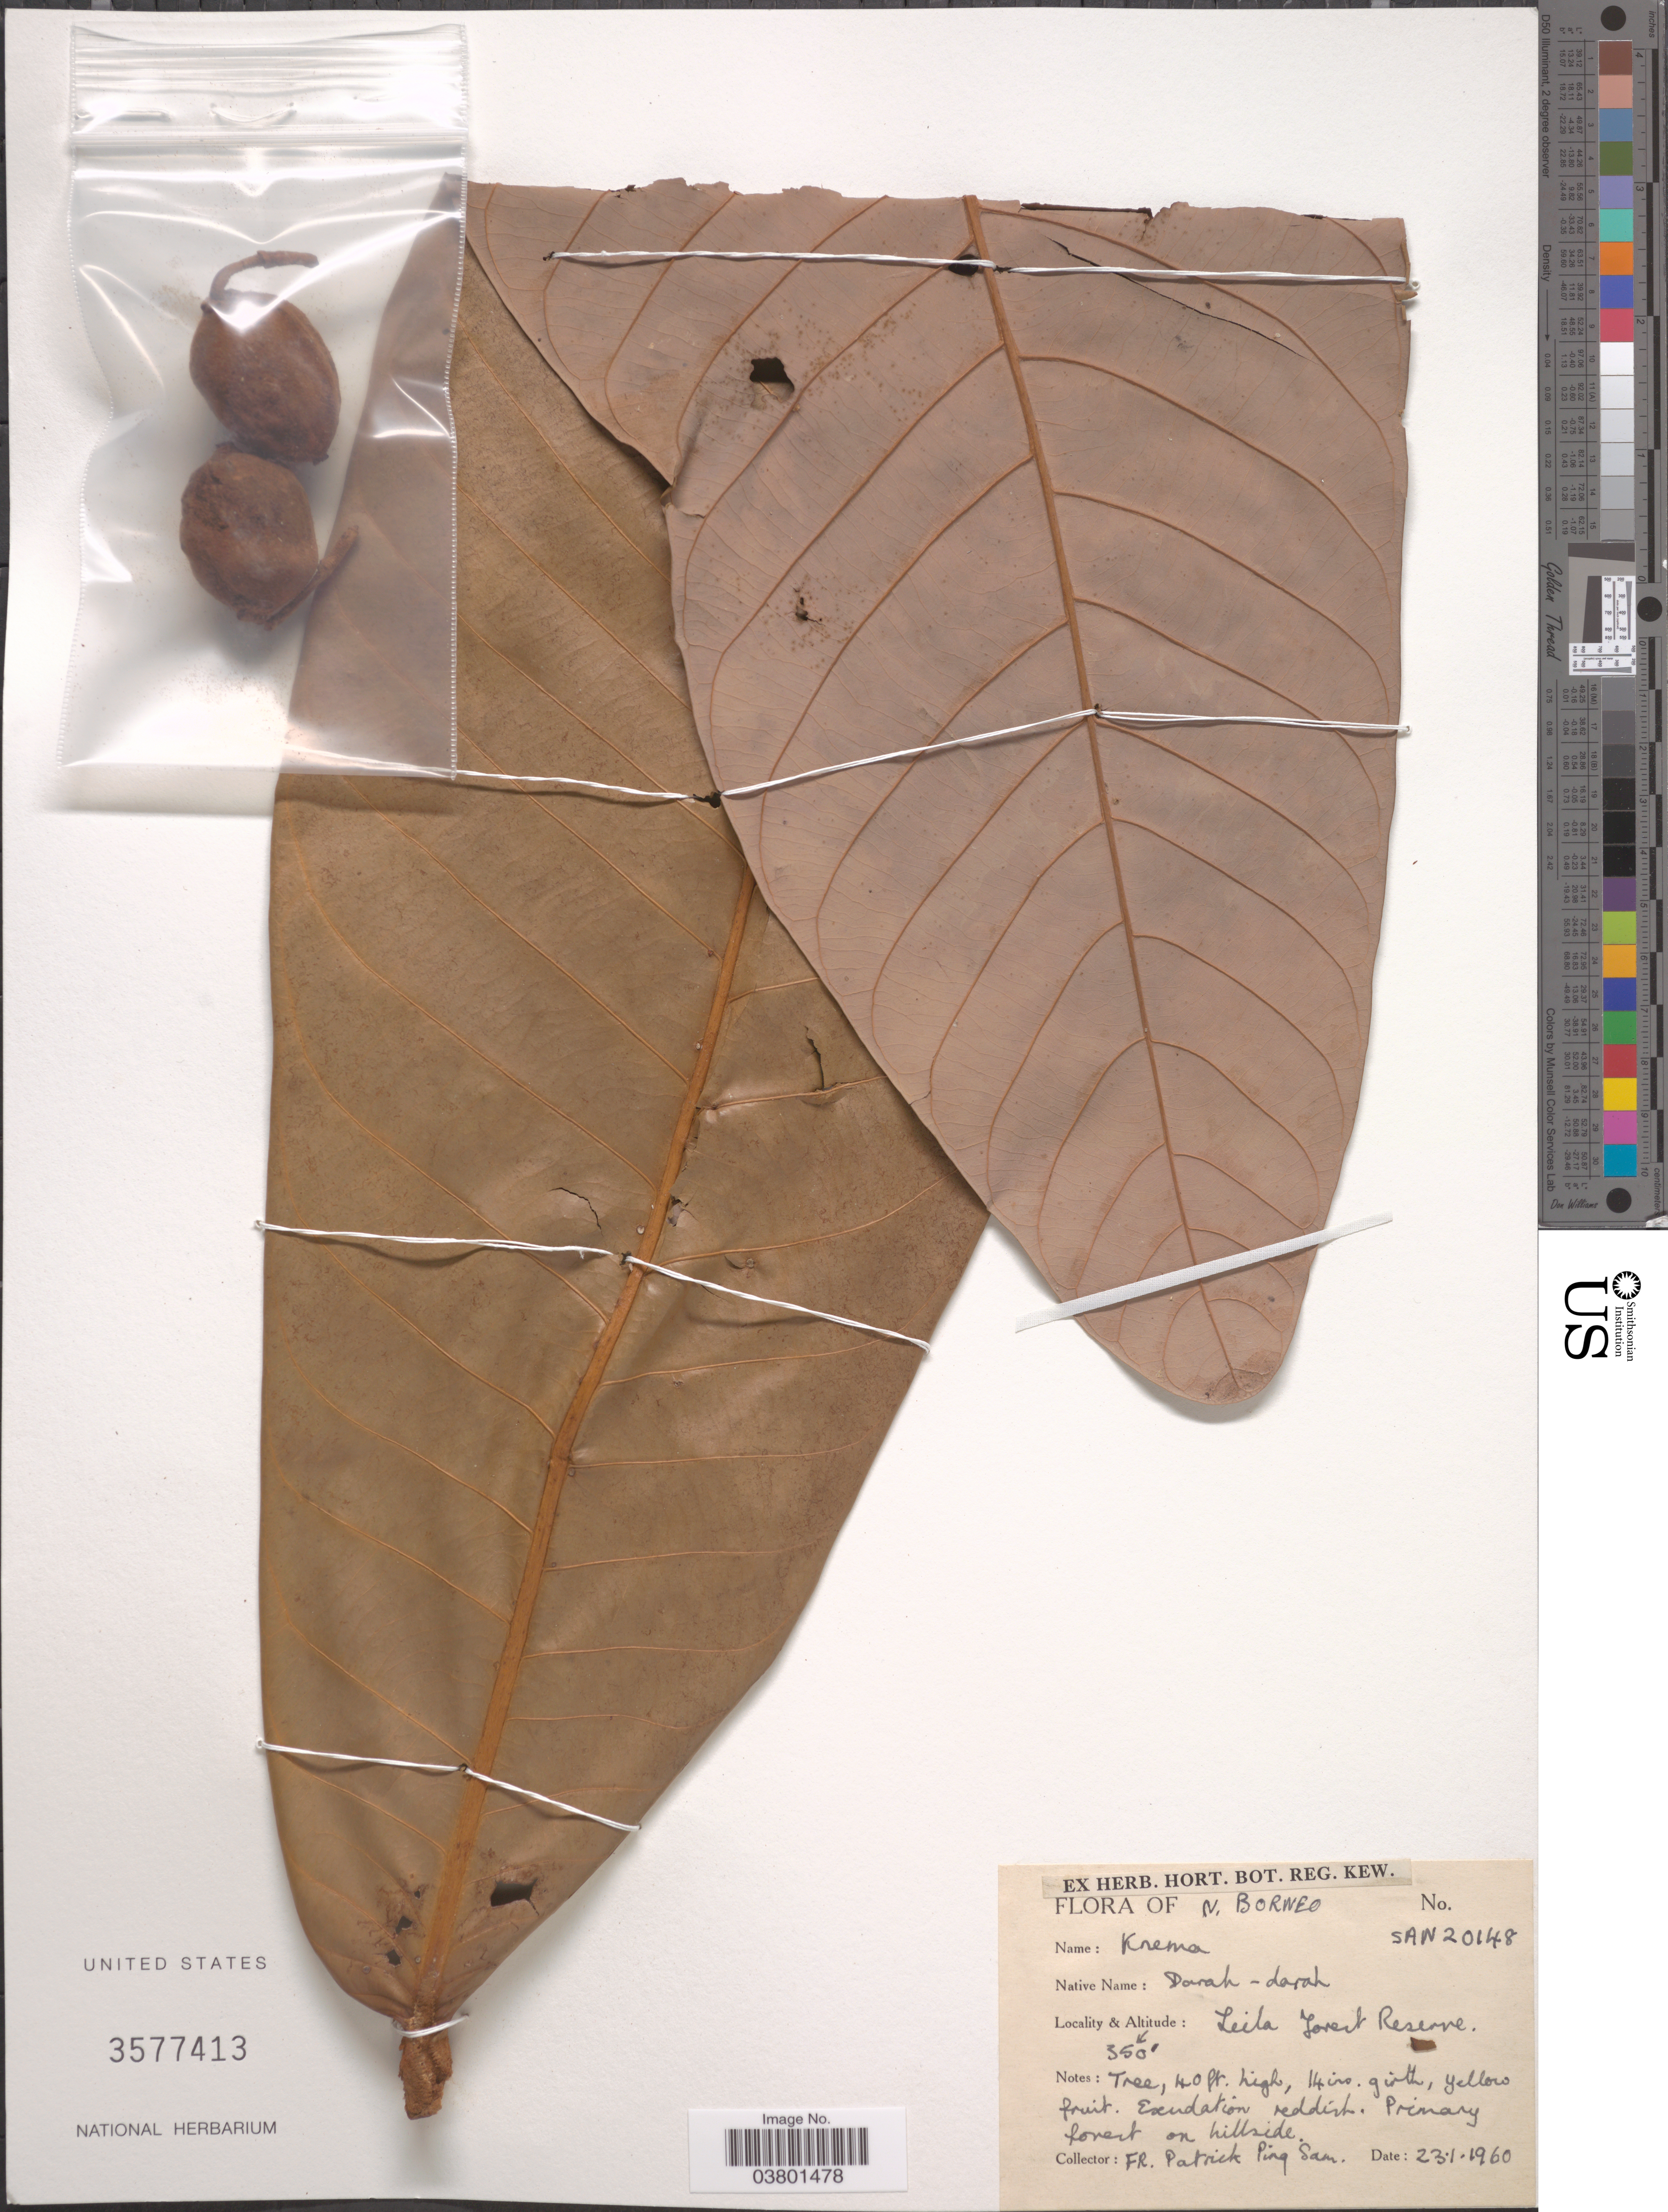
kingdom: Plantae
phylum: Tracheophyta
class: Magnoliopsida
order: Magnoliales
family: Myristicaceae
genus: Knema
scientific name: Knema sp.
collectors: F. Patrick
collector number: San 20148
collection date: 1960-01-23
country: Malaysia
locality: N. Borneo. Leila Forest Reserve.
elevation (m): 107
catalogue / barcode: US 3577413